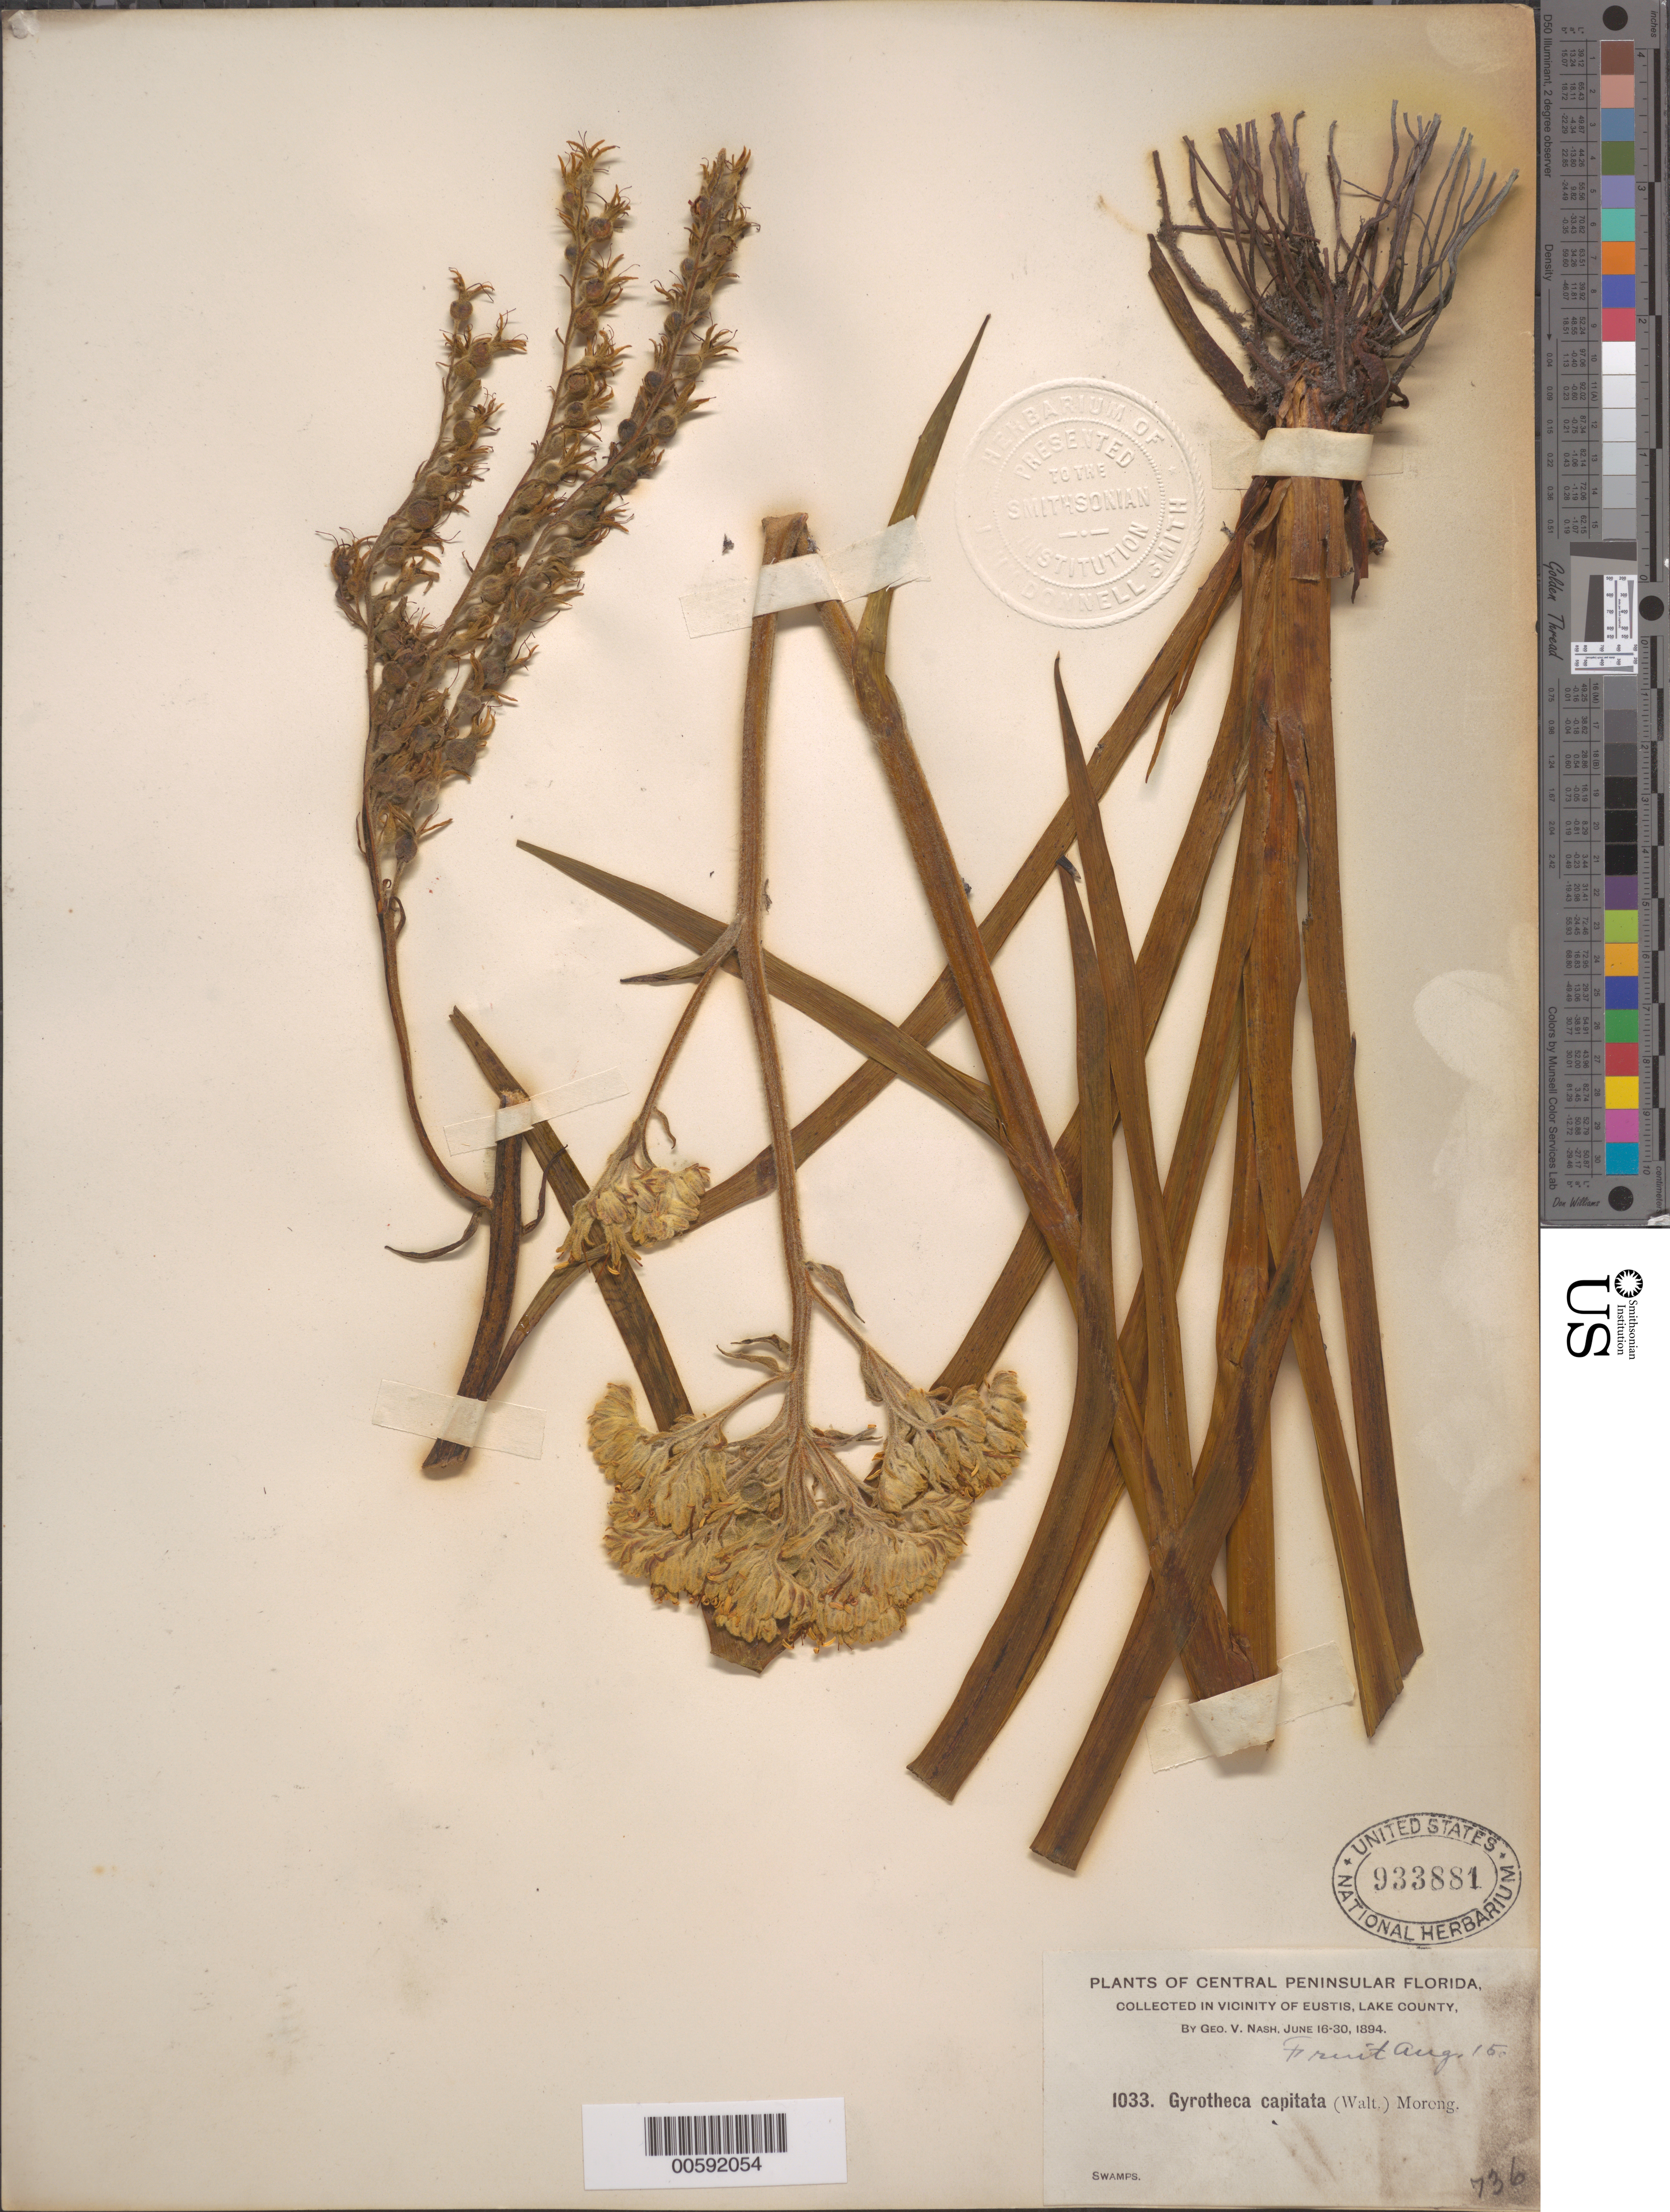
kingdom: Plantae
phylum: Tracheophyta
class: Liliopsida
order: Commelinales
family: Haemodoraceae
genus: Lachnanthes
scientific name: Lachnanthes tinctoria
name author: (Walter ex J.F. Gmel.) Elliott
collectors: G. V. Nash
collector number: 1033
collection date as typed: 16 Jun 1894 to 15 Aug 1894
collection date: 1894-06-16/1894-08-15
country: United States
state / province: Florida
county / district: Lake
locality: Eustis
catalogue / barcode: US 933881